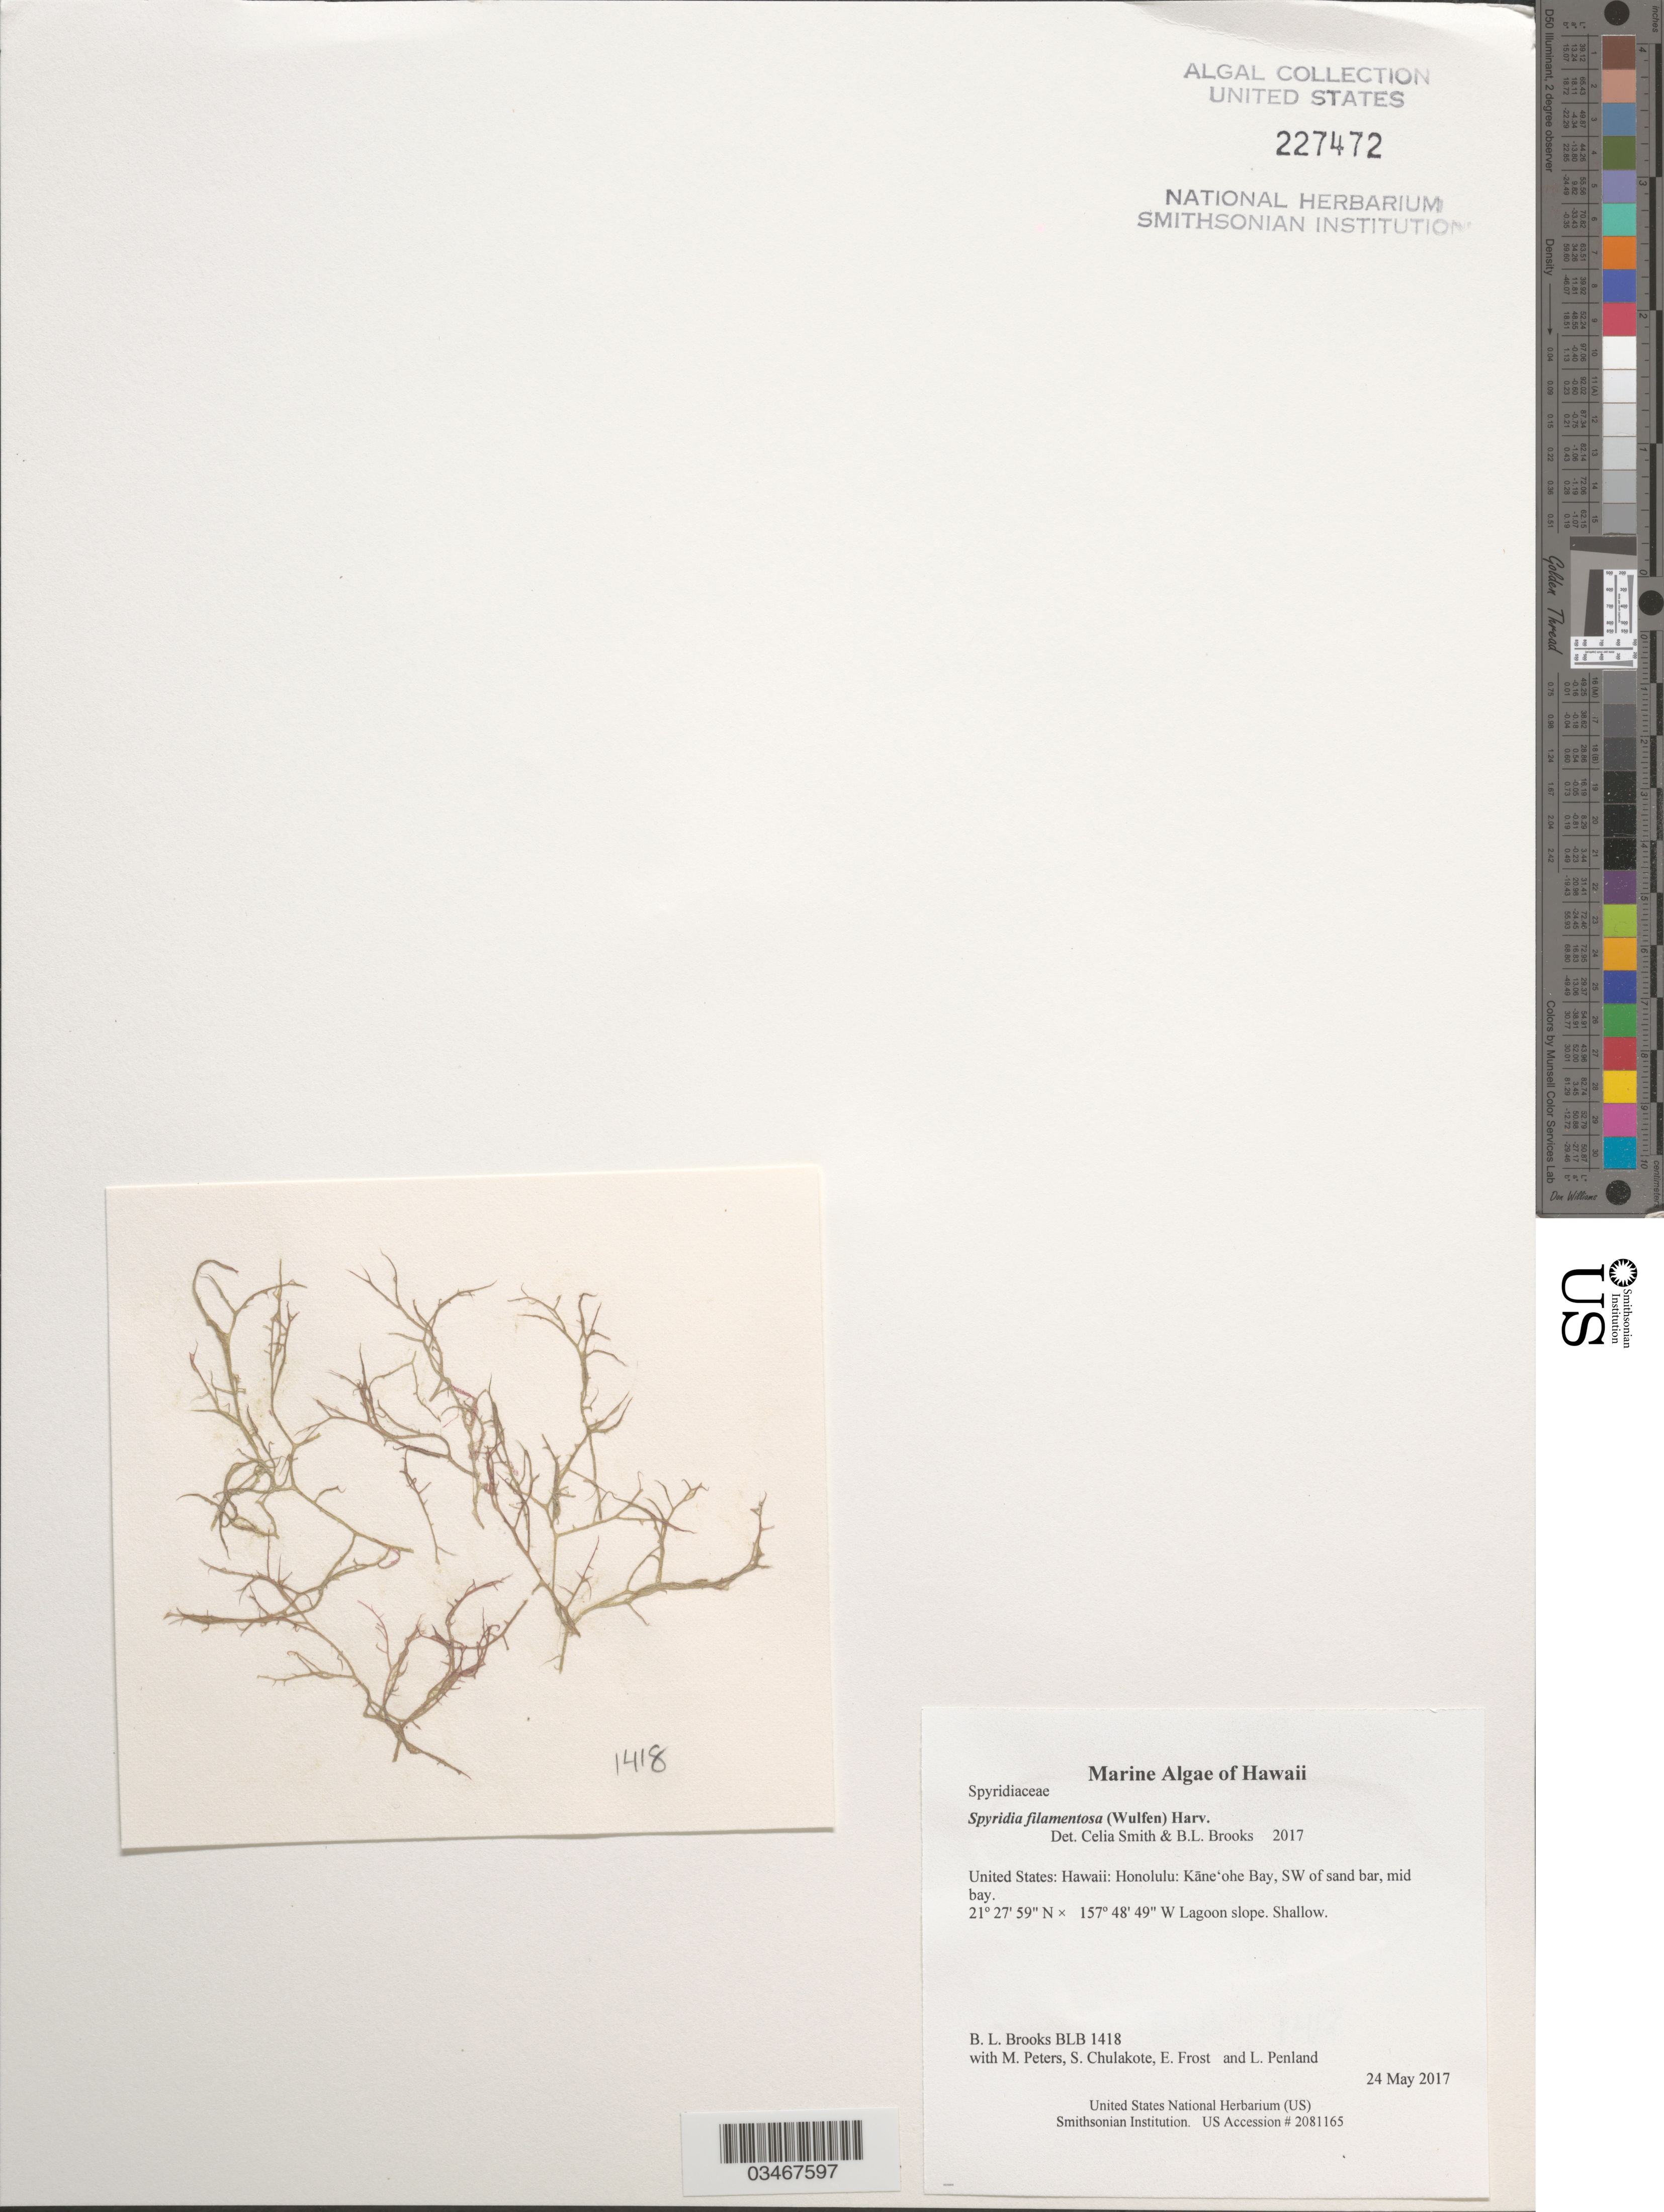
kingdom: Plantae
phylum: Rhodophyta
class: Florideophyceae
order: Ceramiales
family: Spyridiaceae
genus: Spyridia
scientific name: Spyridia filamentosa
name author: (Wulfen) Harv.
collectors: B. Brooks, M. Peters, S. Chulakote, E. Frost & L. Penland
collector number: BLB 1418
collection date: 2017-05-24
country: United States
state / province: Hawaii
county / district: Honolulu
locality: Honolulu: Kāne'ohe Bay, SW of sand bar, mid bay.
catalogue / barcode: US 227472